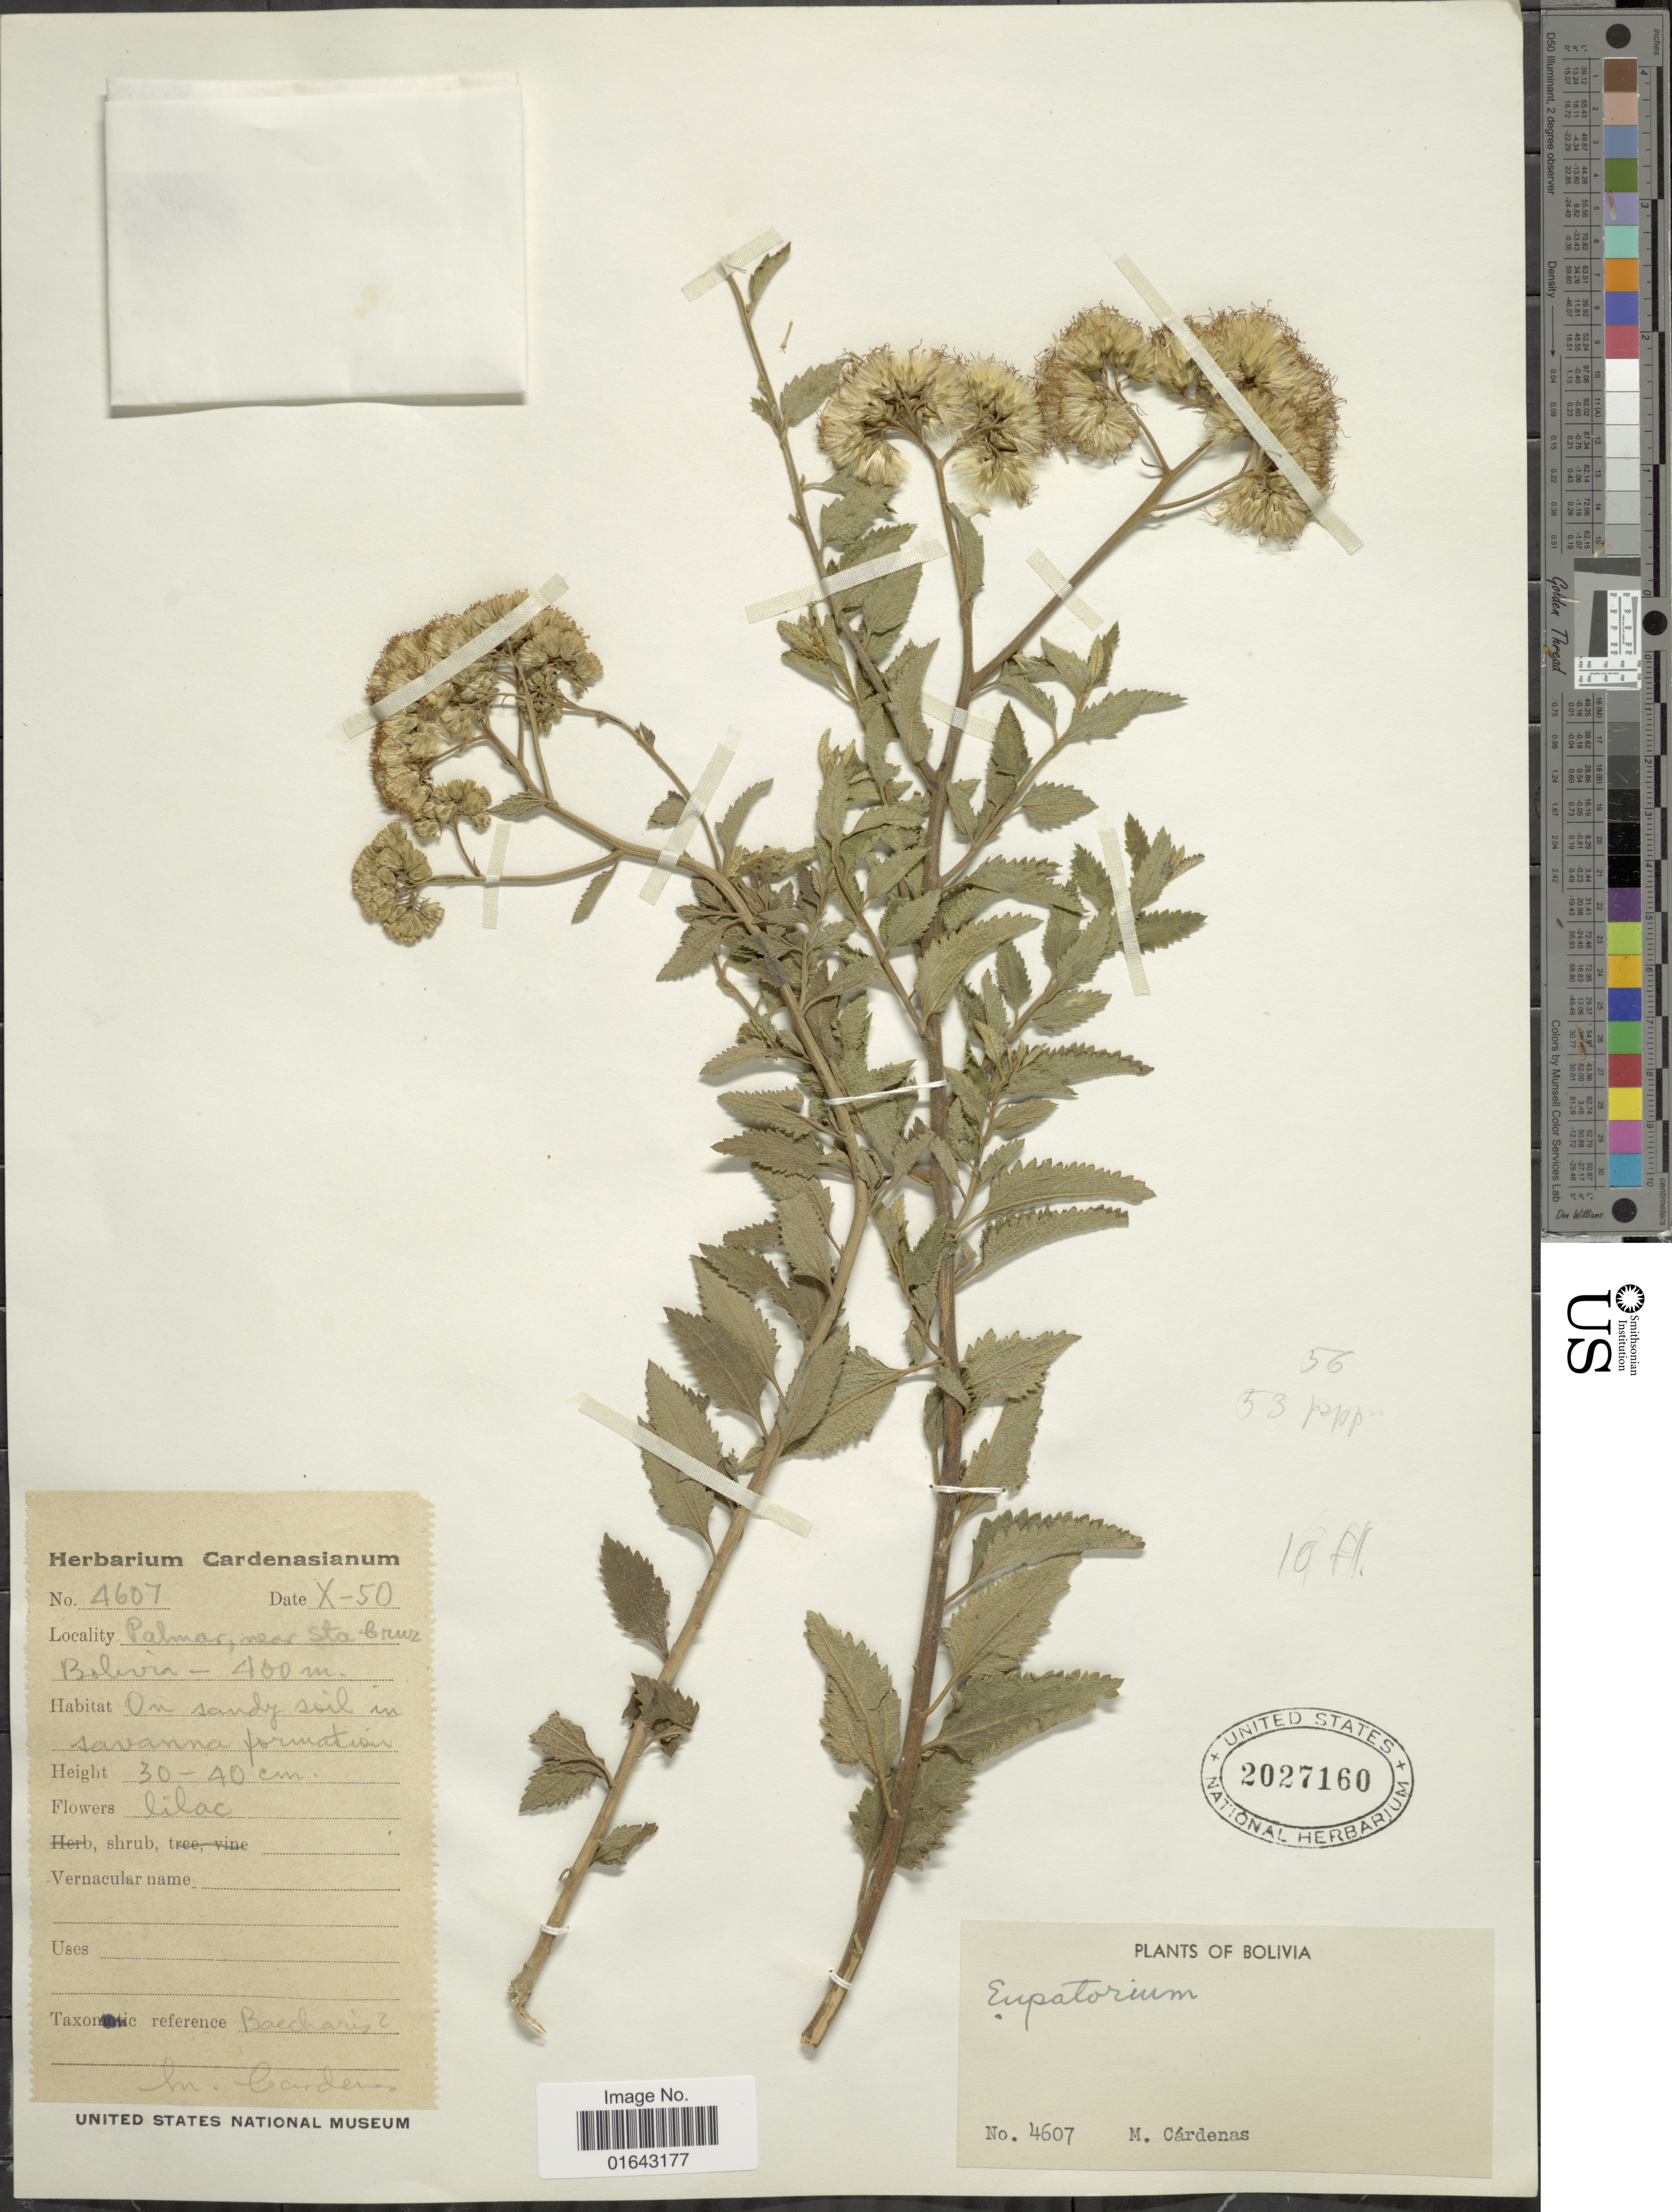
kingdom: Plantae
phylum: Tracheophyta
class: Magnoliopsida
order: Asterales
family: Asteraceae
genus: Bejaranoa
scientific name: Bejaranoa balansae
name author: (Hieron.) R.M. King & H. Rob.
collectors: M. Cárdenas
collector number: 4607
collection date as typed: Transcribed d/m/y: /10/50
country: Bolivia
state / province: Santa Cruz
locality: Palmar, near Sta Cruz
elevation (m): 400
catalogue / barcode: US 2027160